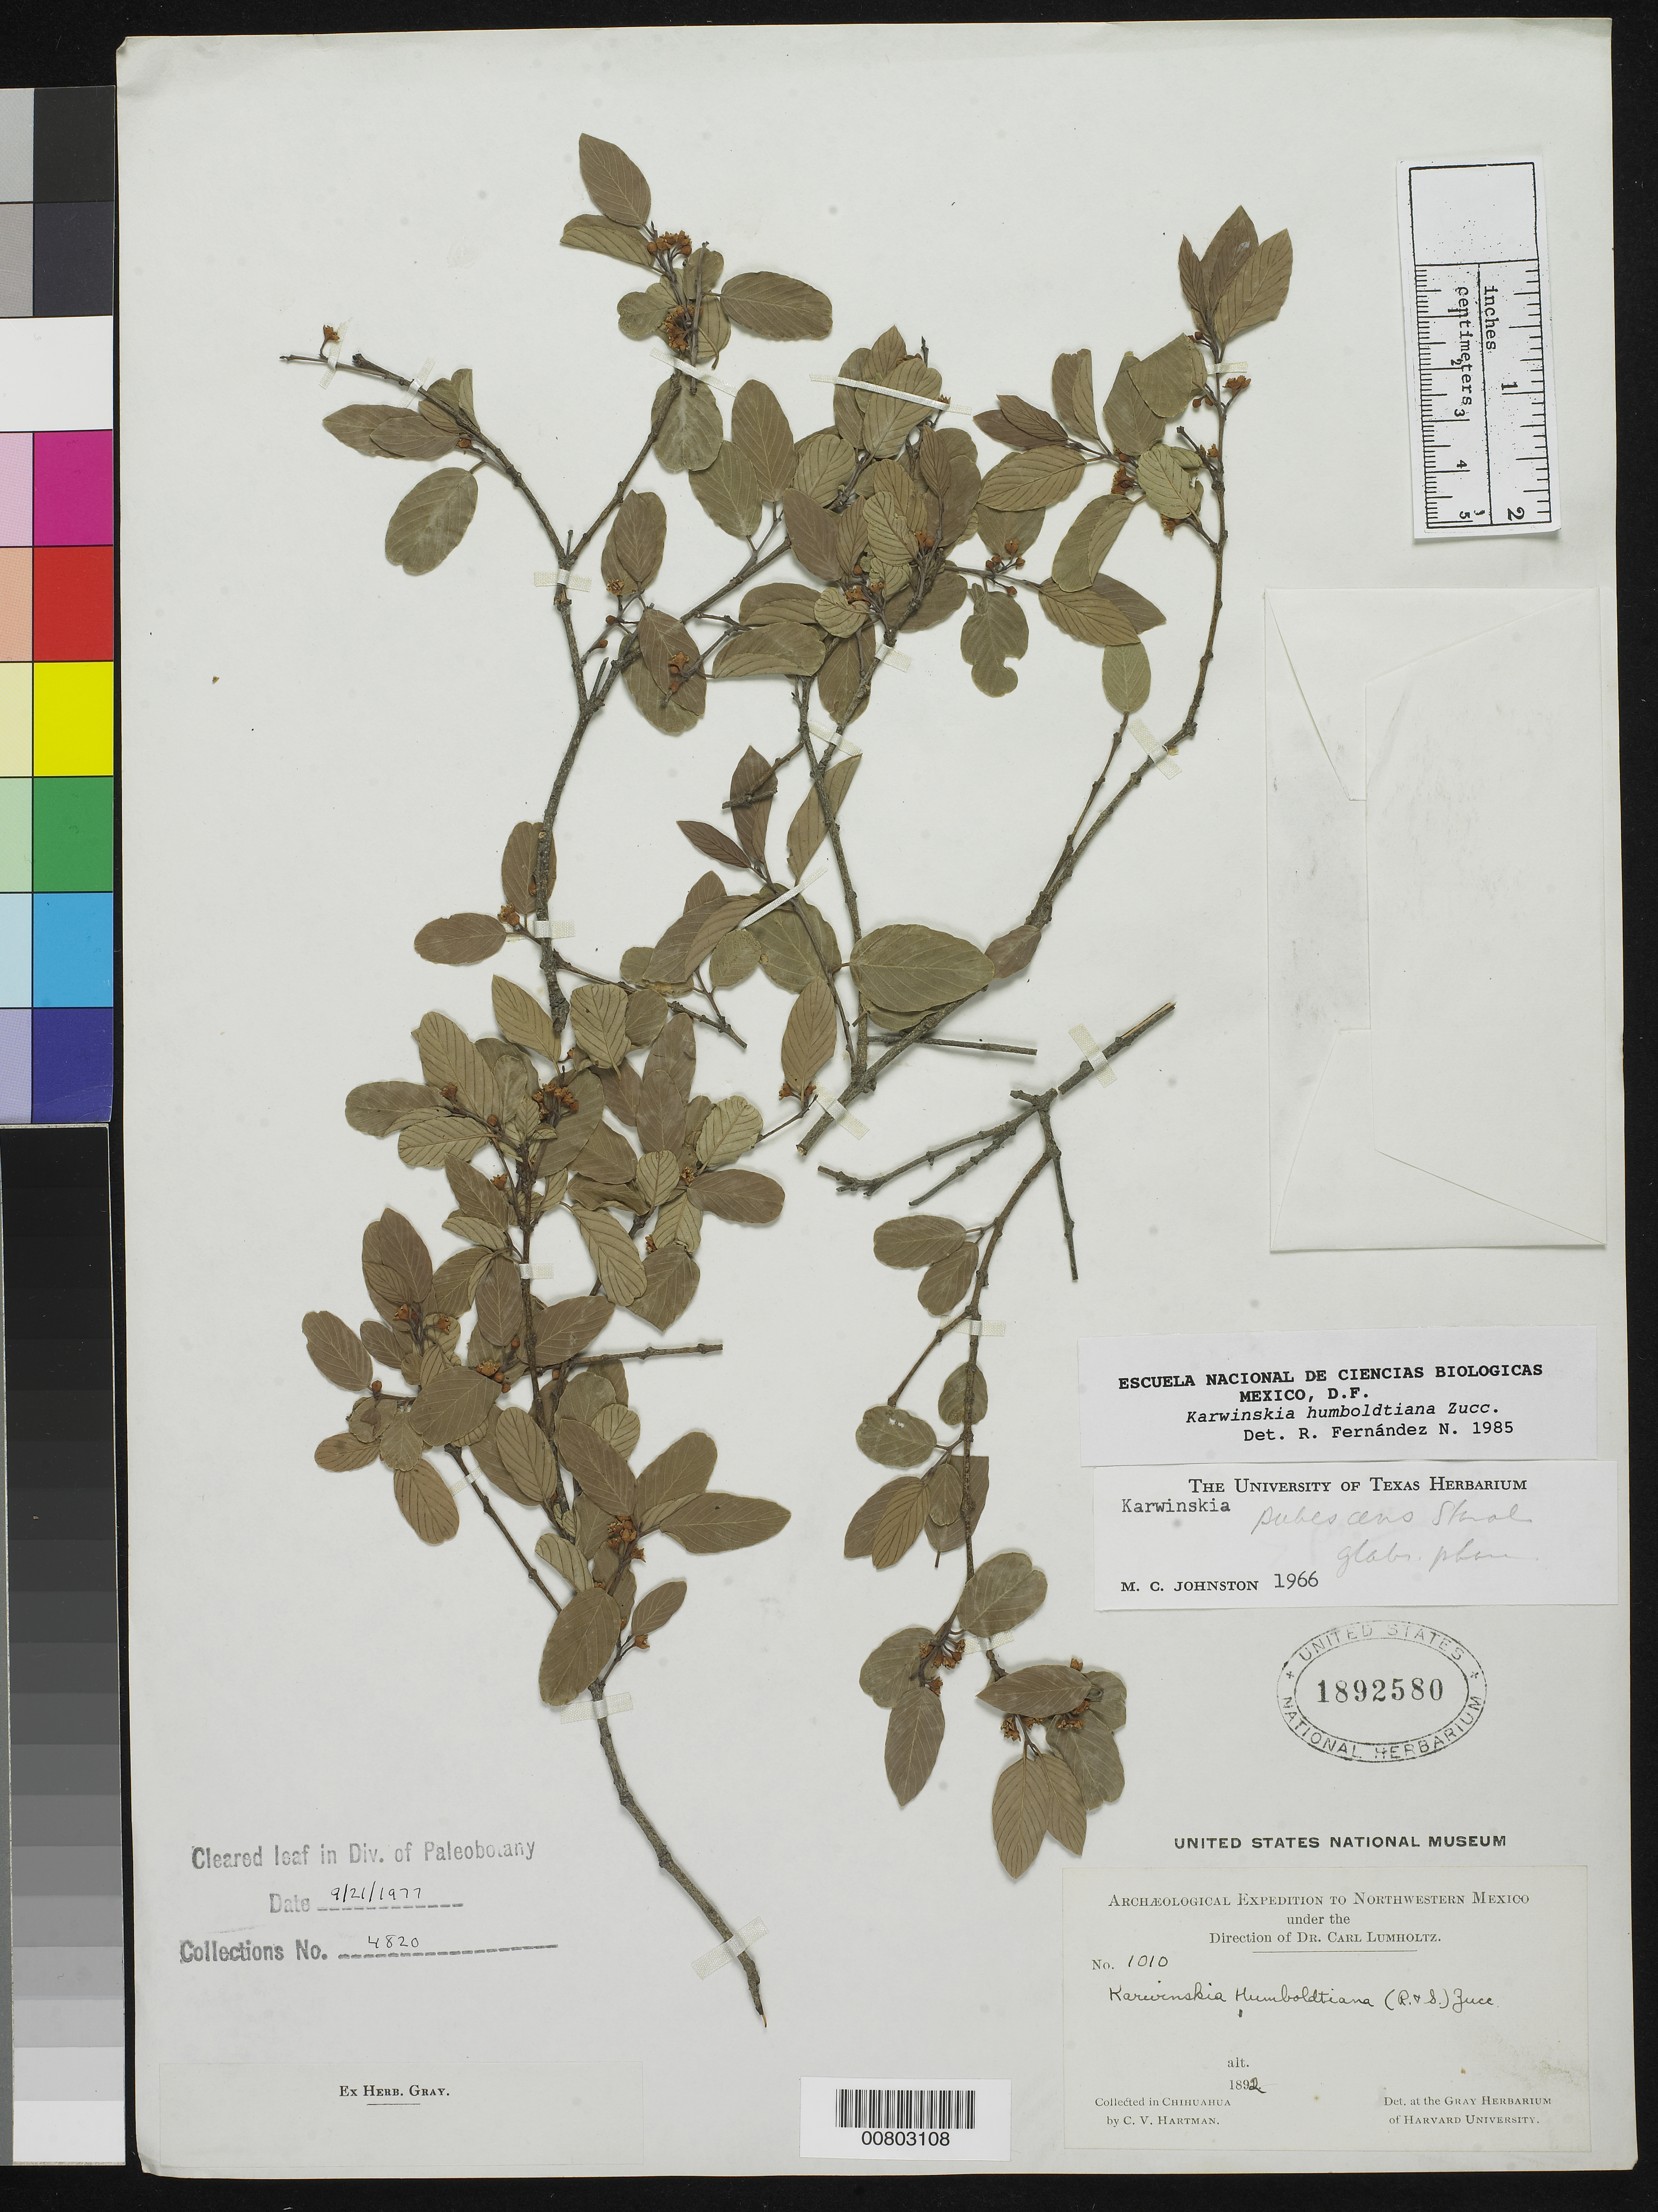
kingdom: Plantae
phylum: Tracheophyta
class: Magnoliopsida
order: Rosales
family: Rhamnaceae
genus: Karwinskia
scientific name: Karwinskia humboldtiana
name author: (Schult.) Zucc.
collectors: C. V. Hartman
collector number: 1010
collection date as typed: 1892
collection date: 1892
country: Mexico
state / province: Chihuahua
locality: Chihuahua.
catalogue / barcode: US 1892580